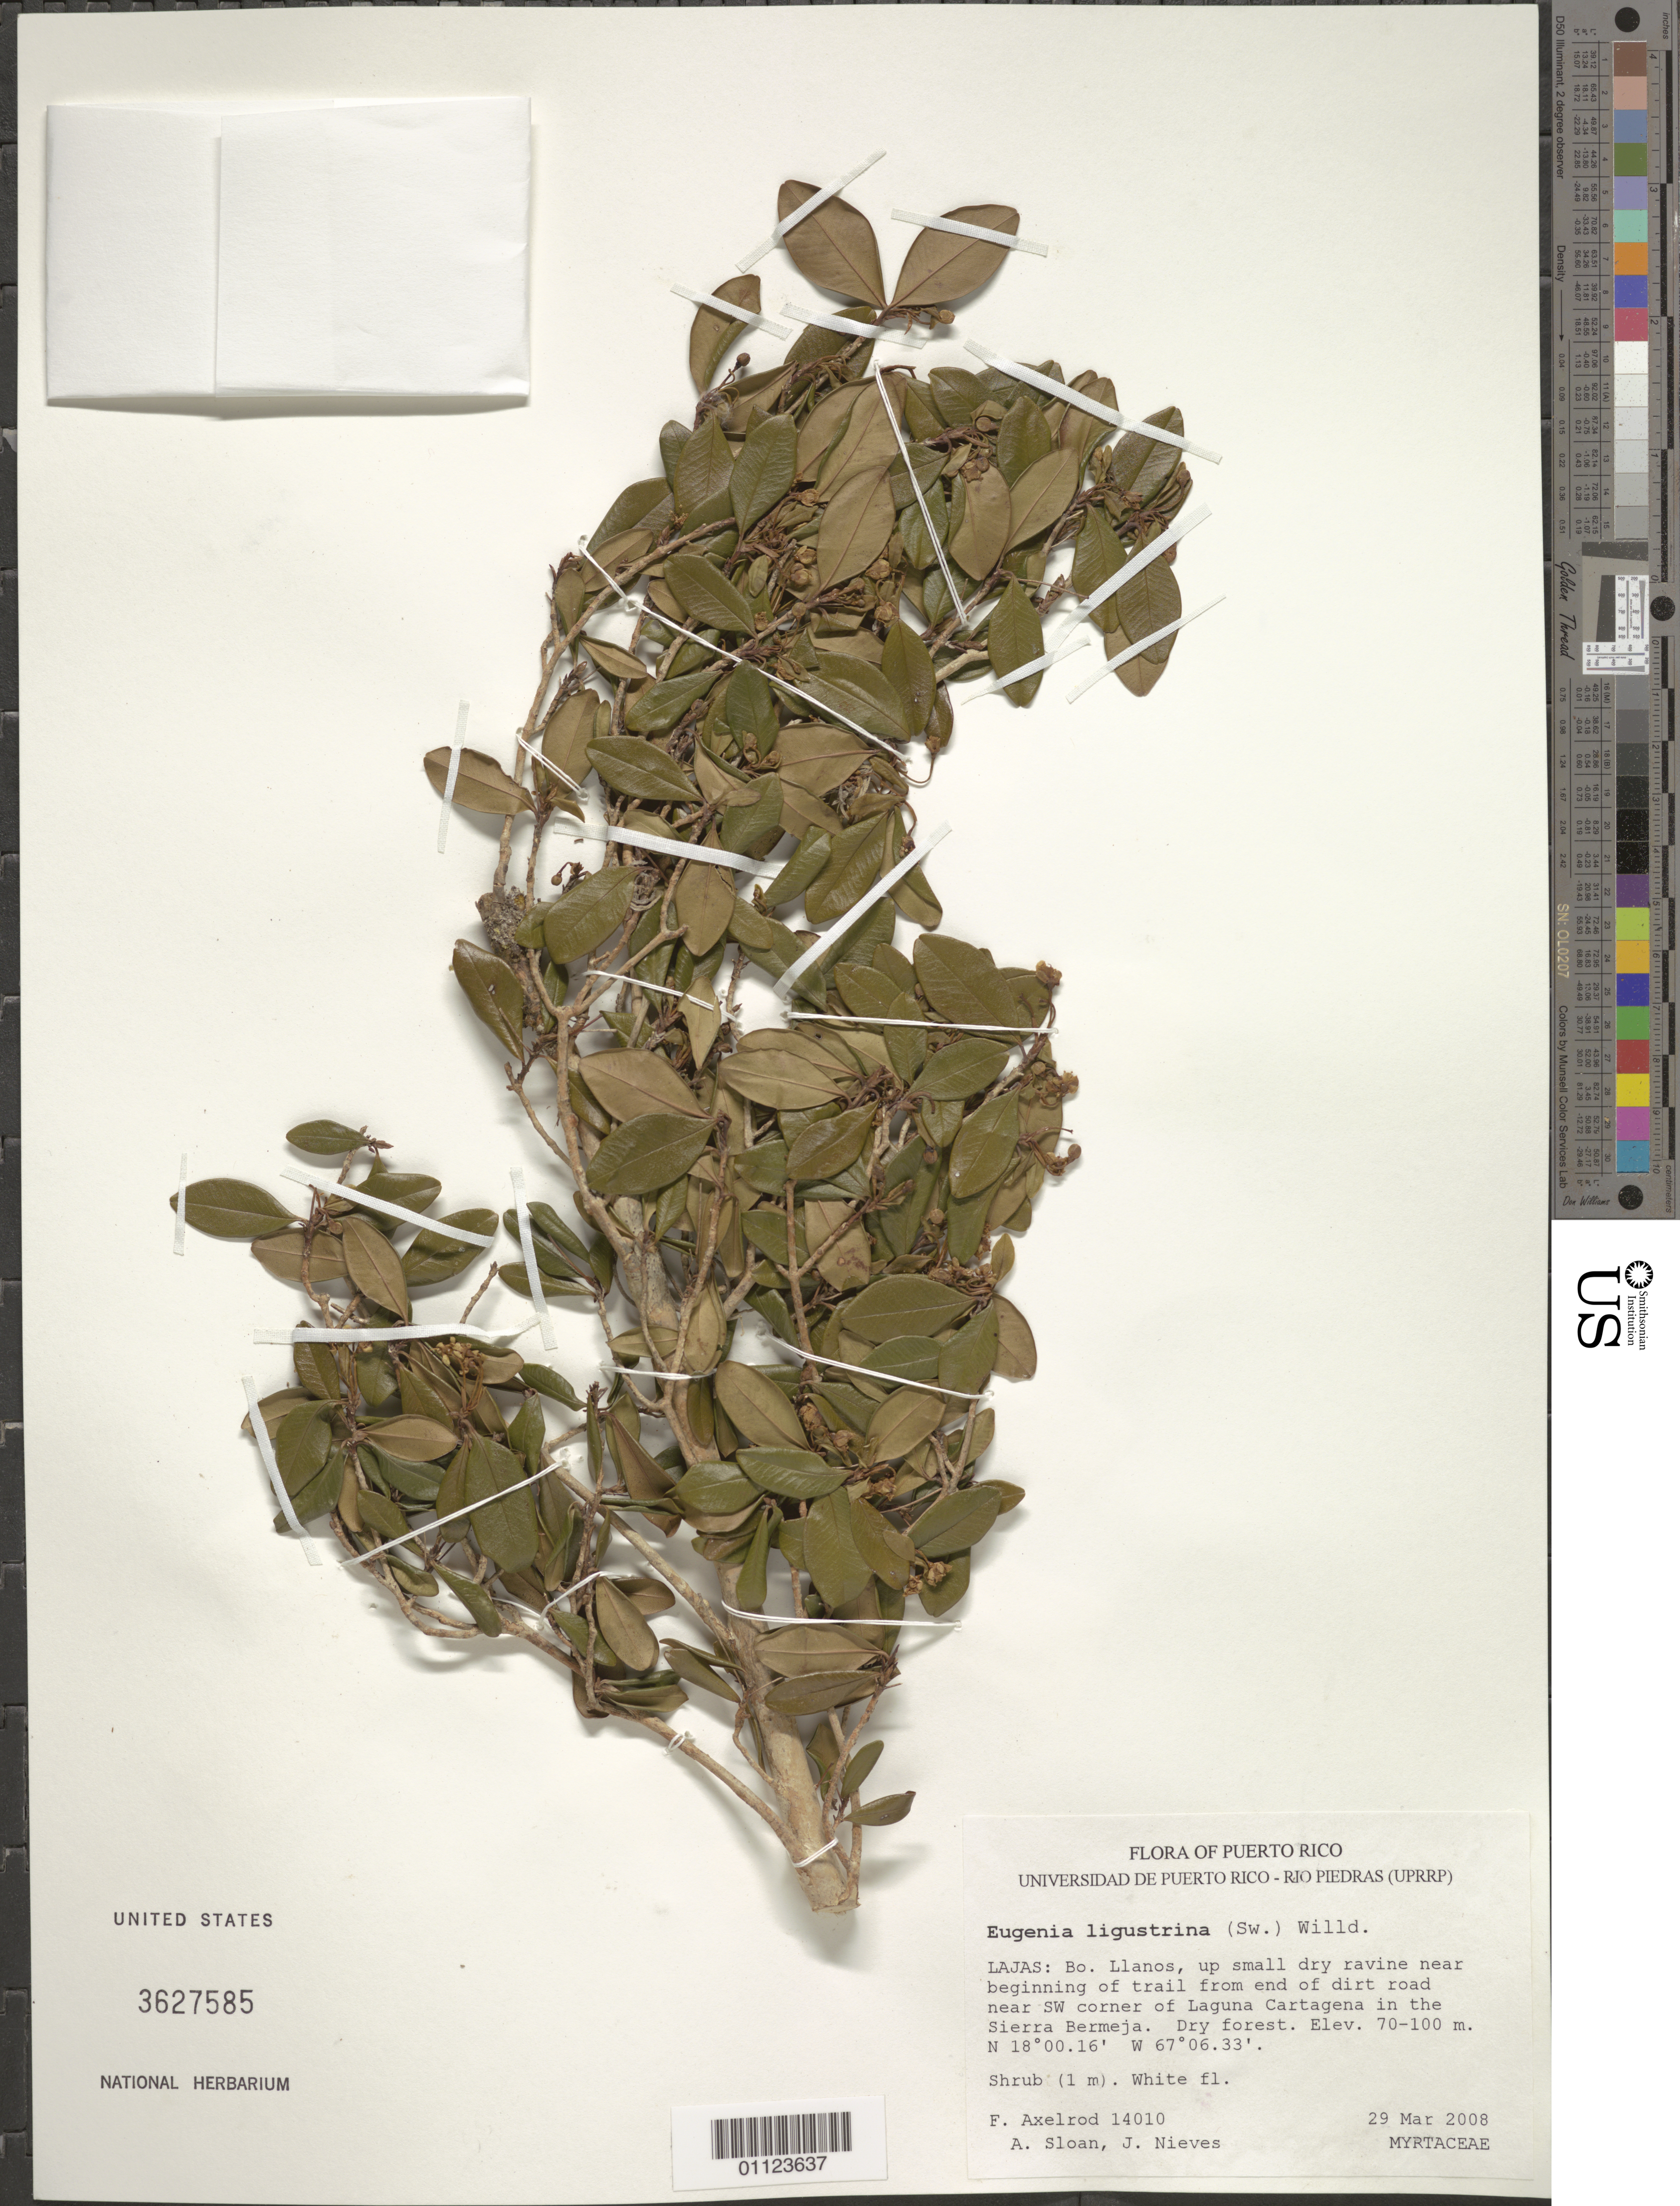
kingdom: Plantae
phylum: Tracheophyta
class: Magnoliopsida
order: Myrtales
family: Myrtaceae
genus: Eugenia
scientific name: Eugenia ligustrina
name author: (Sw.) Willd.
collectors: F. S. Axelrod, A. Sloan & J. Nieves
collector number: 14010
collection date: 2008-03-29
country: Puerto Rico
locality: Lajas: Bo. Llanos, up small dry ravine near beginning of trail from end of dirt road near SW corner of Laguna Catagena in the Sierra Bermeja.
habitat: Dry forest.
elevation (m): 70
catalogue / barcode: US 3627585